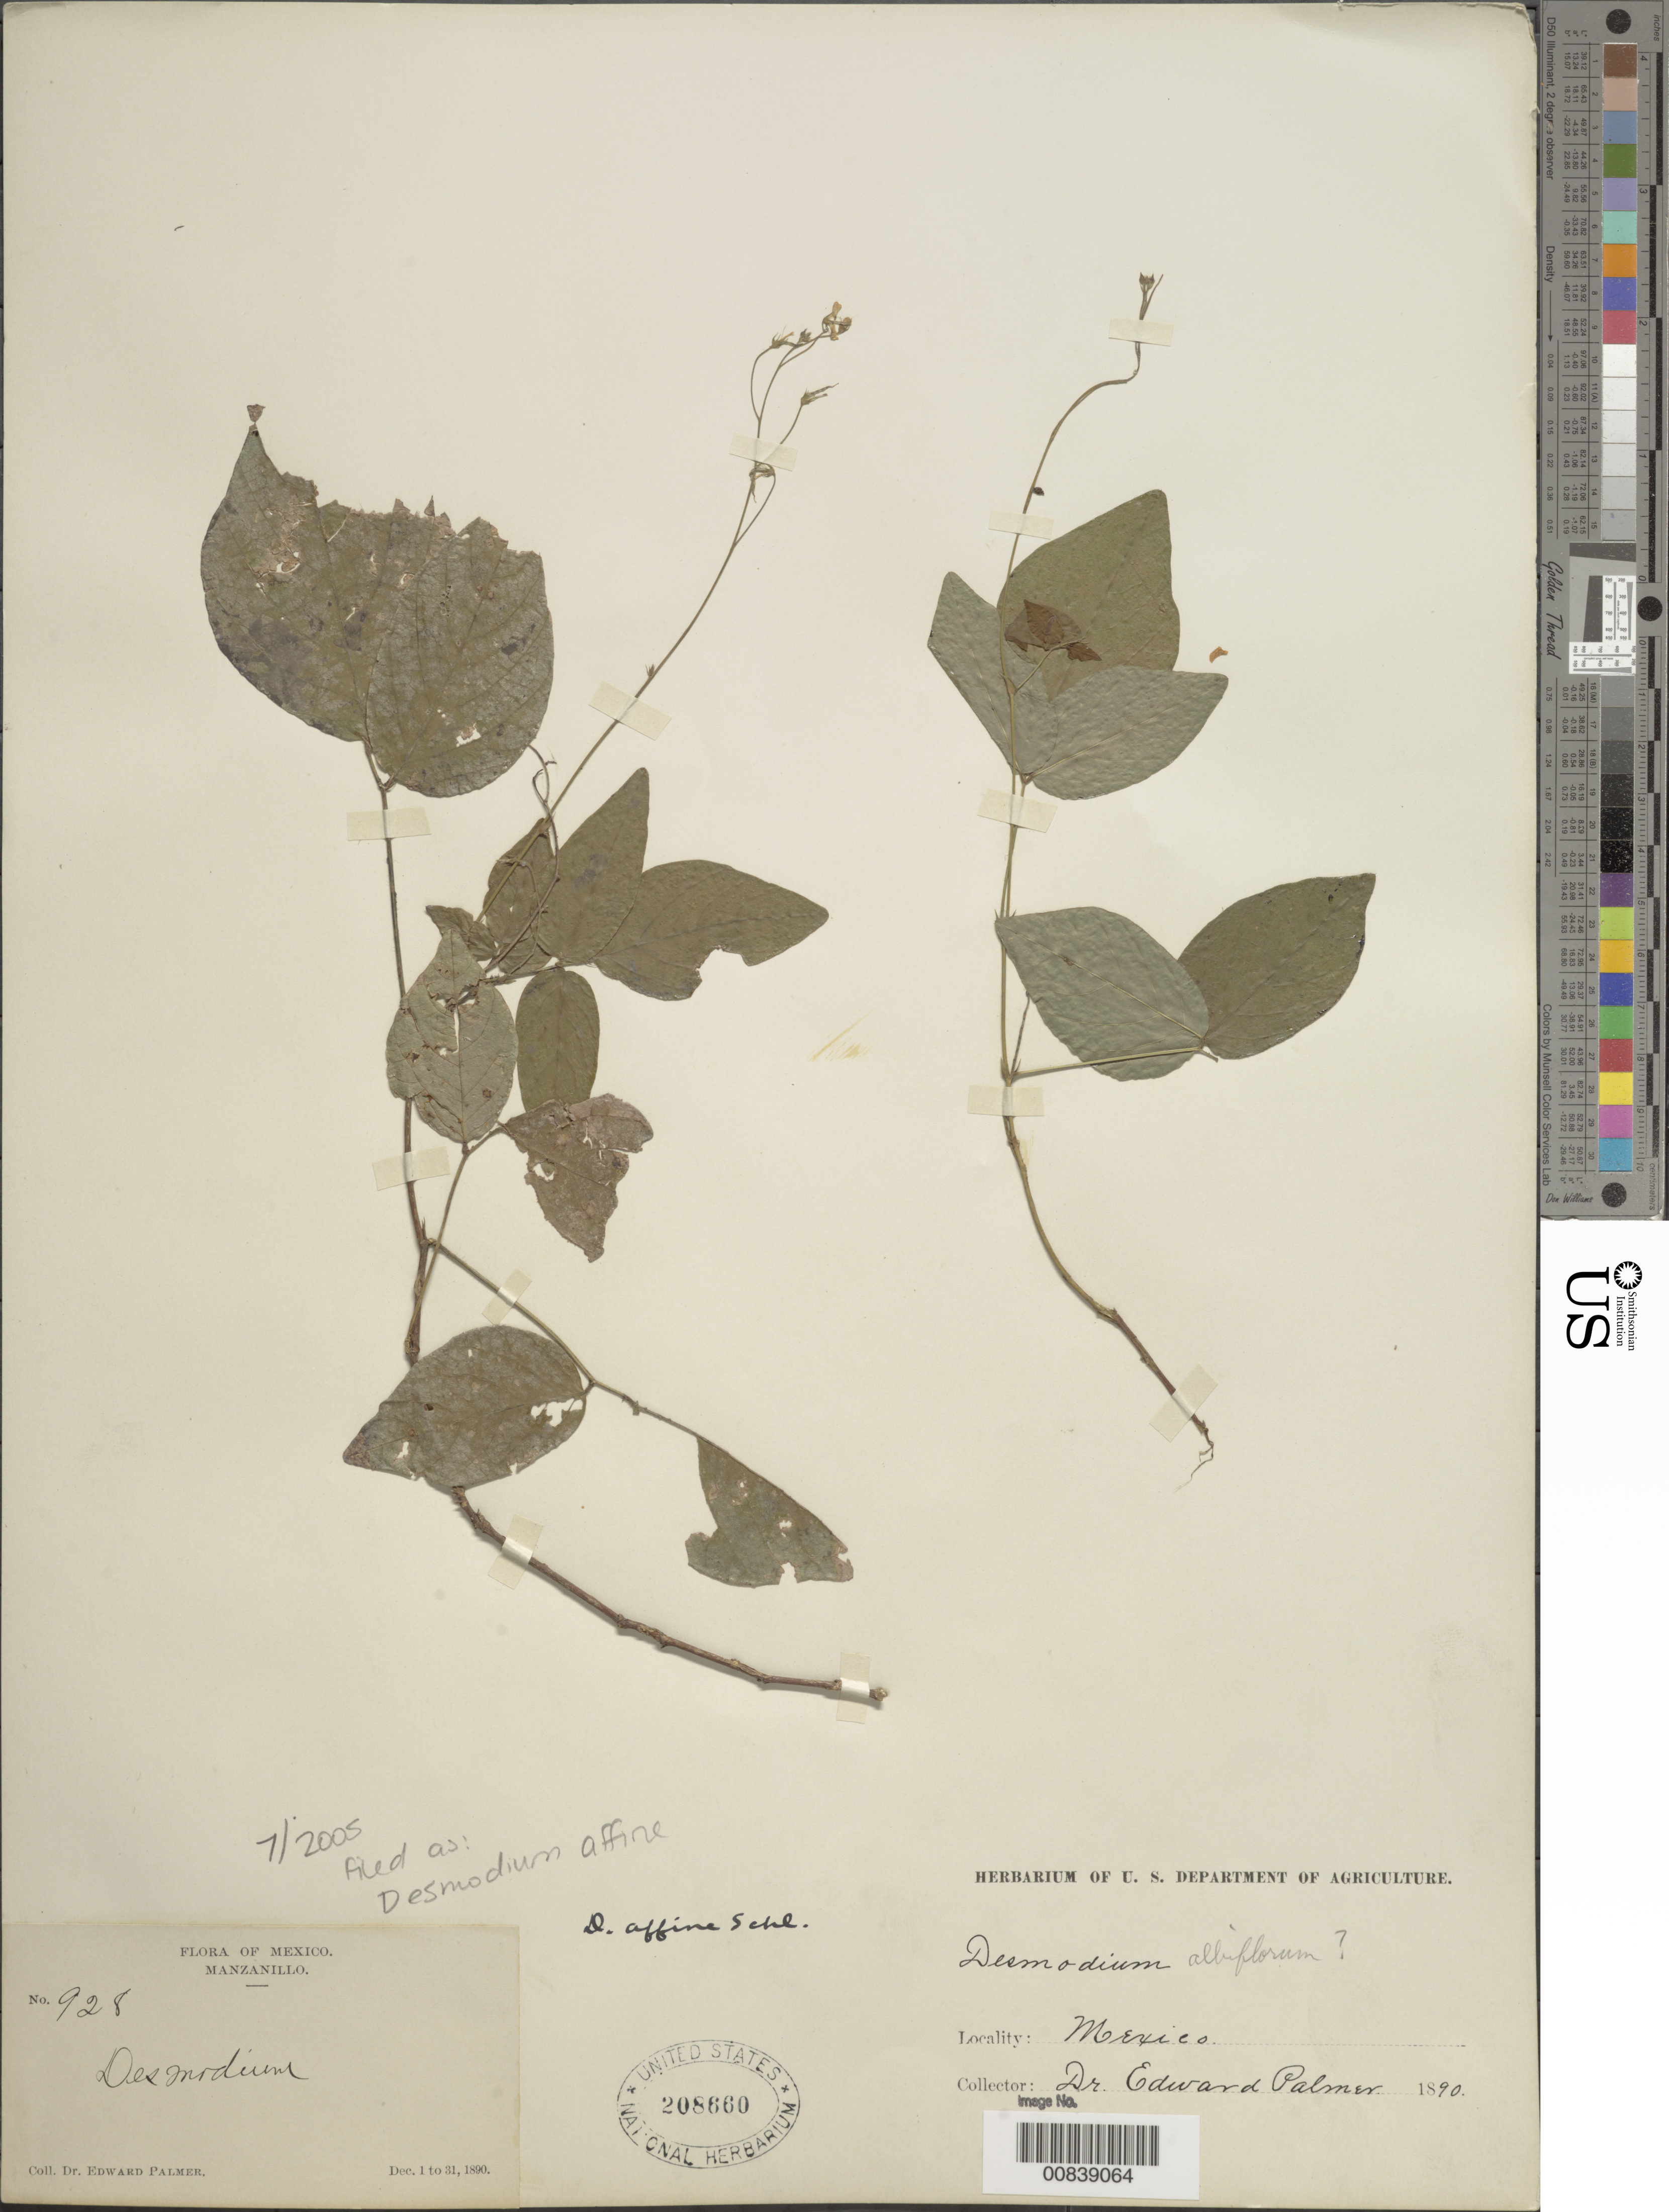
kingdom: Plantae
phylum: Tracheophyta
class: Magnoliopsida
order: Fabales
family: Fabaceae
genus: Desmodium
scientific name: Desmodium affine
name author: Schltdl.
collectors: E. Palmer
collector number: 928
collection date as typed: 01 Dec 1890 to 31 Dec 1890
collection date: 1890-12-01/1890-12-31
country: Mexico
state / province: Colima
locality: Manzanillo, Colima.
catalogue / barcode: US 208660